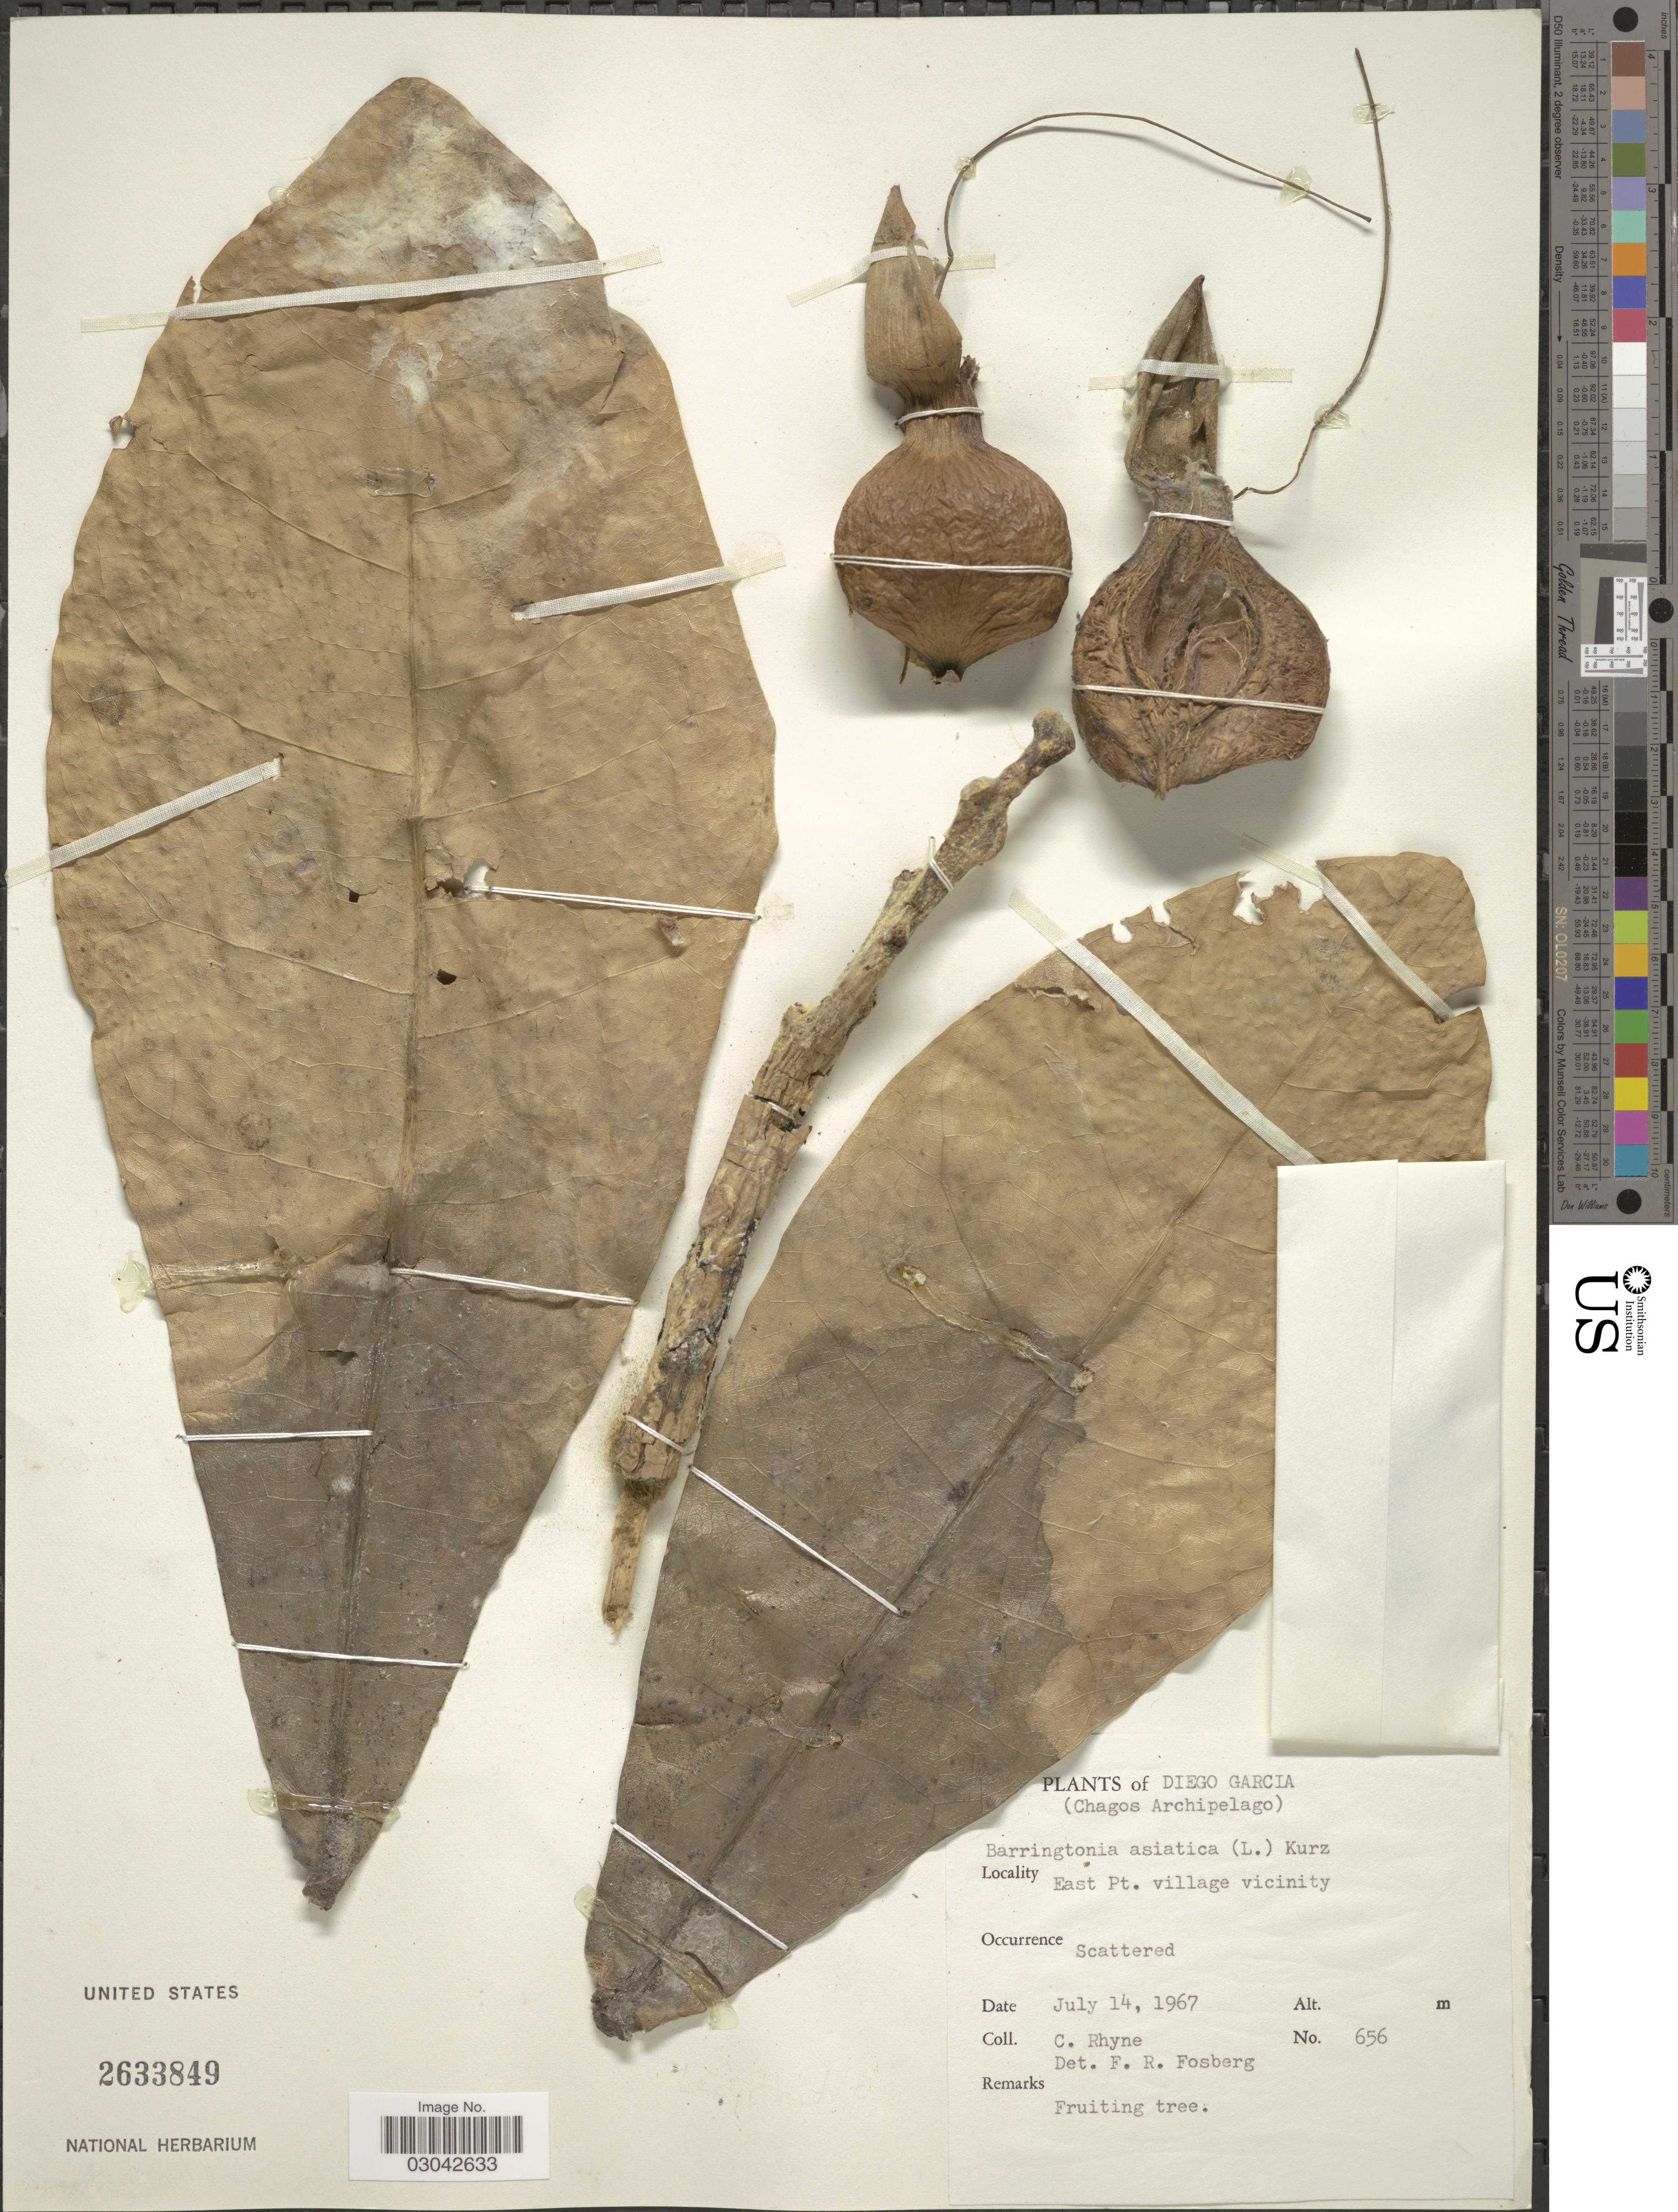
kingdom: Plantae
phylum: Tracheophyta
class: Magnoliopsida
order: Ericales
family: Lecythidaceae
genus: Barringtonia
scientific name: Barringtonia asiatica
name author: (L.) Kurz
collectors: C. Rhyne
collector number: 656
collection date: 1967-07-14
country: British Indian Ocean Territory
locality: Diego Garcia. (Chago Archipelago). East Pt. village vicinity.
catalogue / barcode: US 2633849